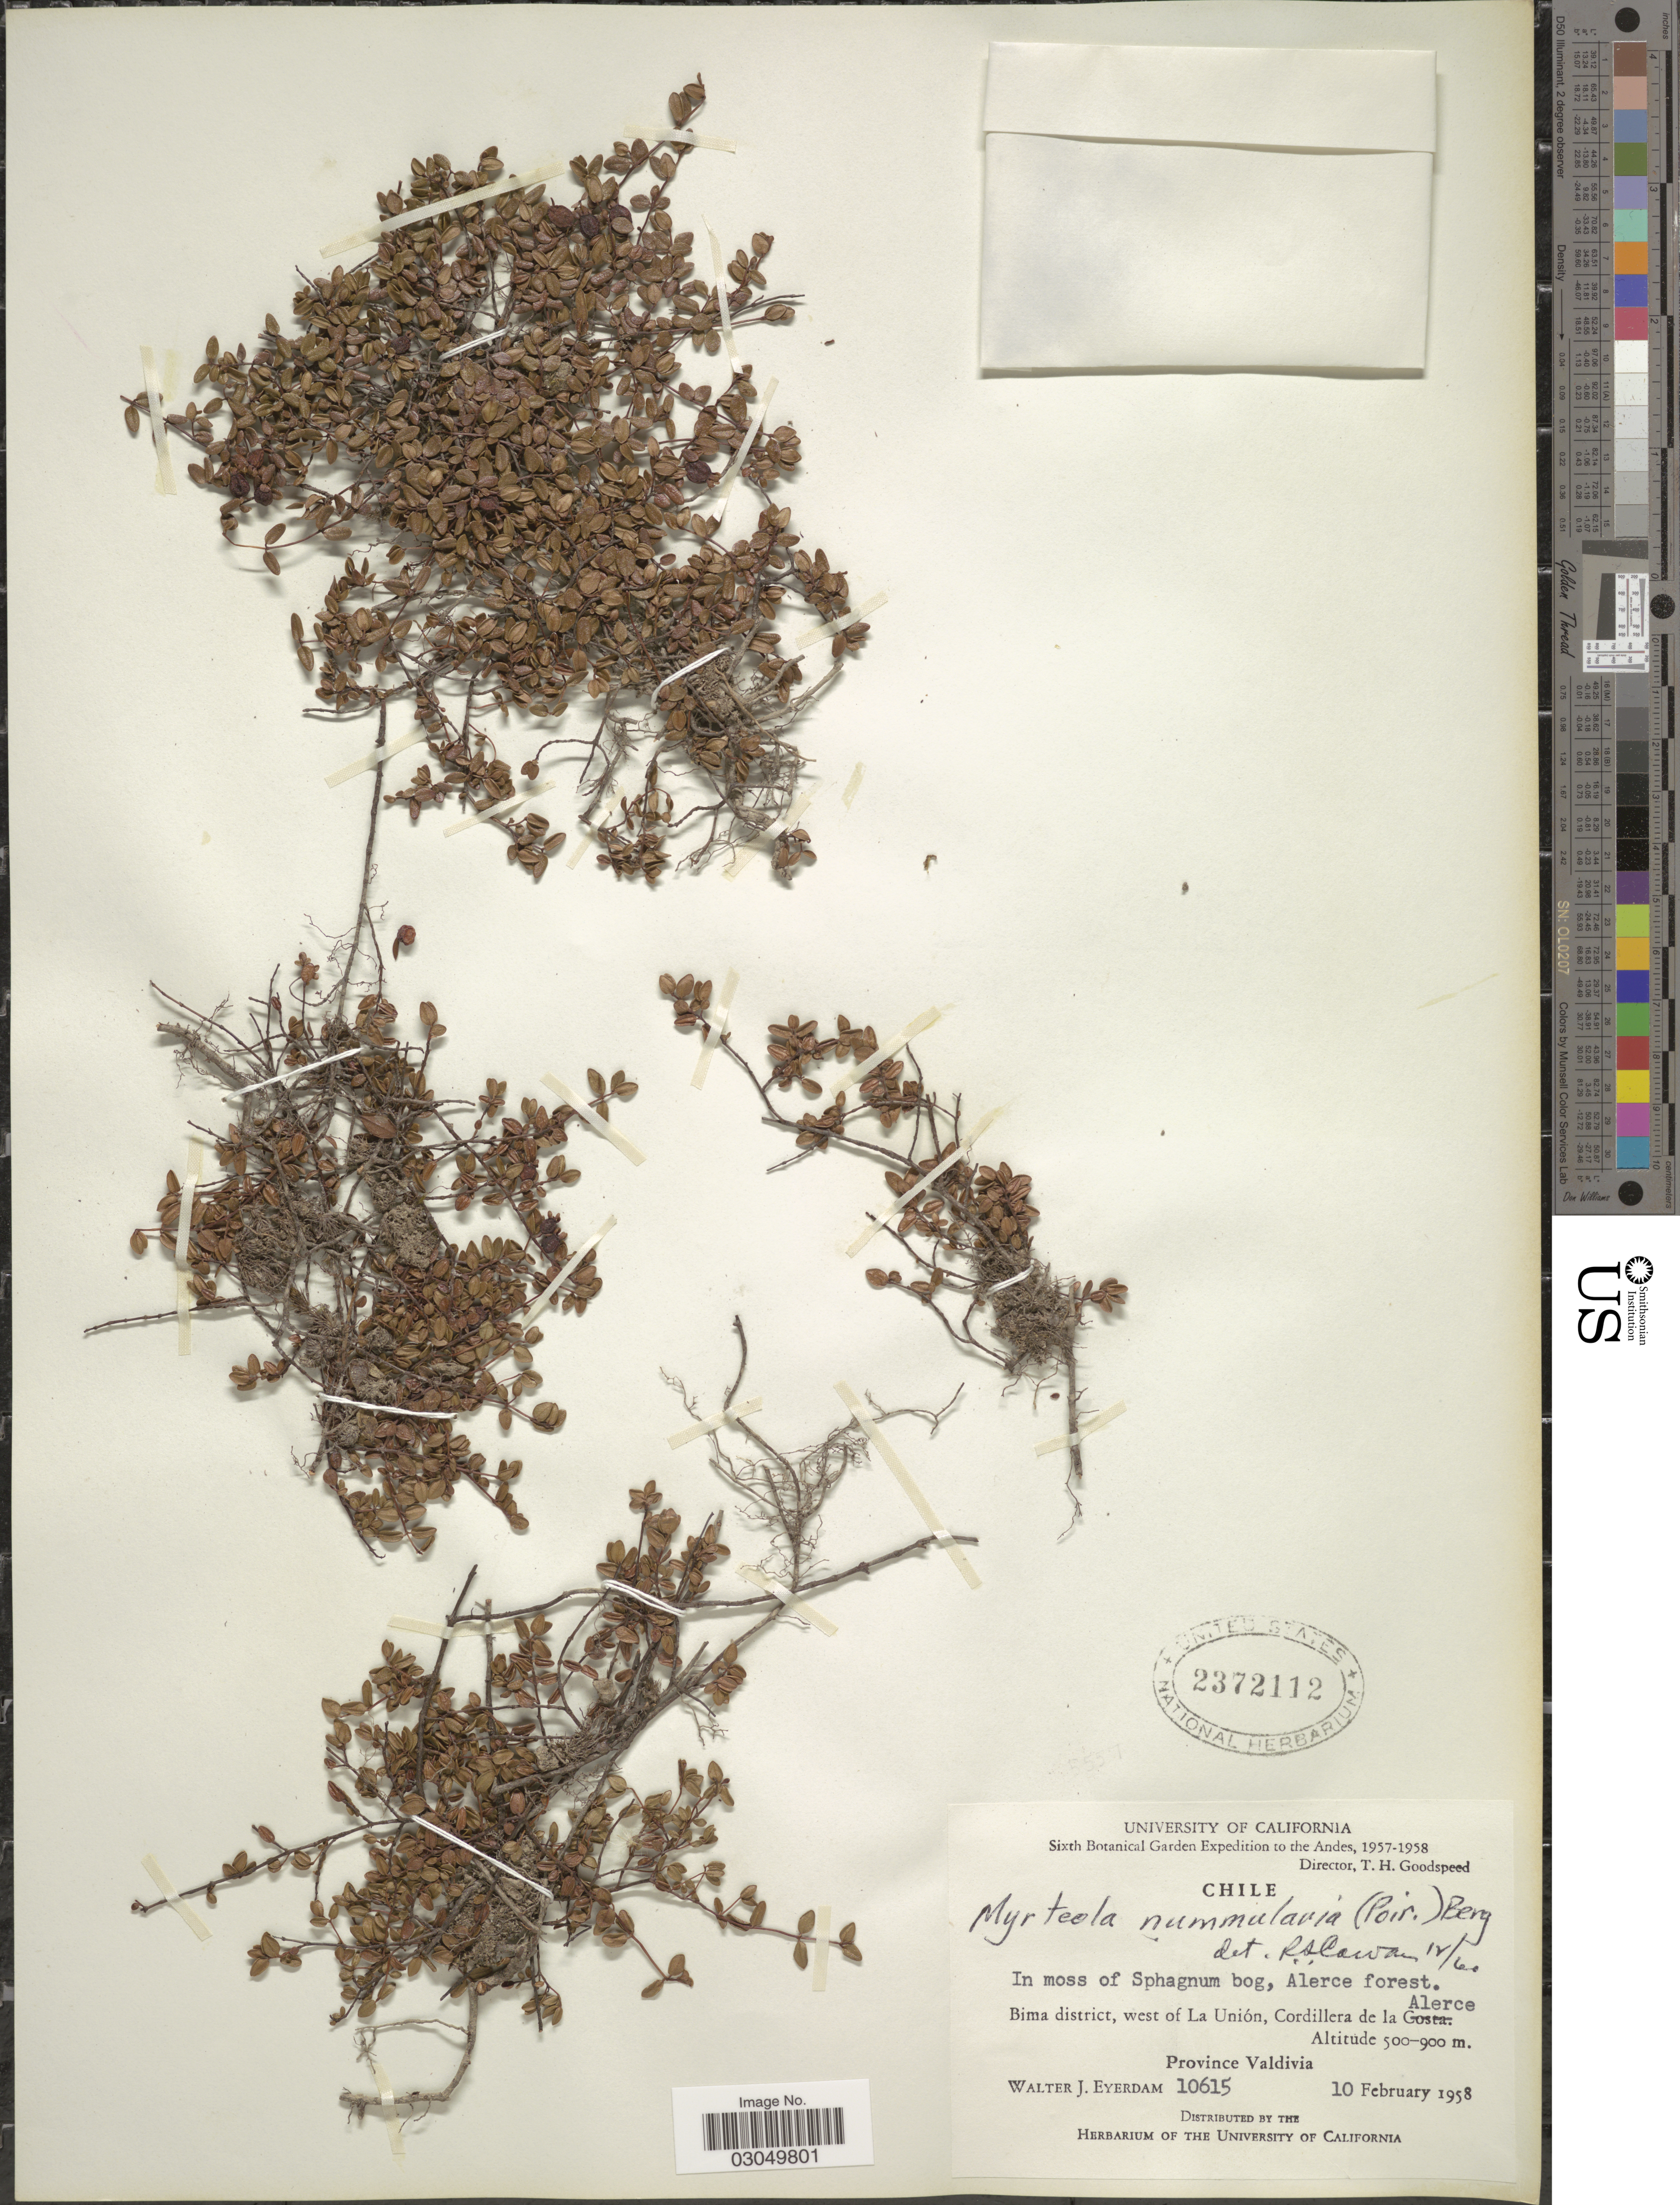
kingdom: Plantae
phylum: Tracheophyta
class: Magnoliopsida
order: Myrtales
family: Myrtaceae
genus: Myrteola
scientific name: Myrteola nummularia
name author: (Lam.) O. Berg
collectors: W. J. Eyerdam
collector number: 10615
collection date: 1958-02-10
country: Chile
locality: Andes. Bima district, west of La Unión, Cordillera de la Alerce. Province Valdivia.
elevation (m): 500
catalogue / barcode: US 2372112